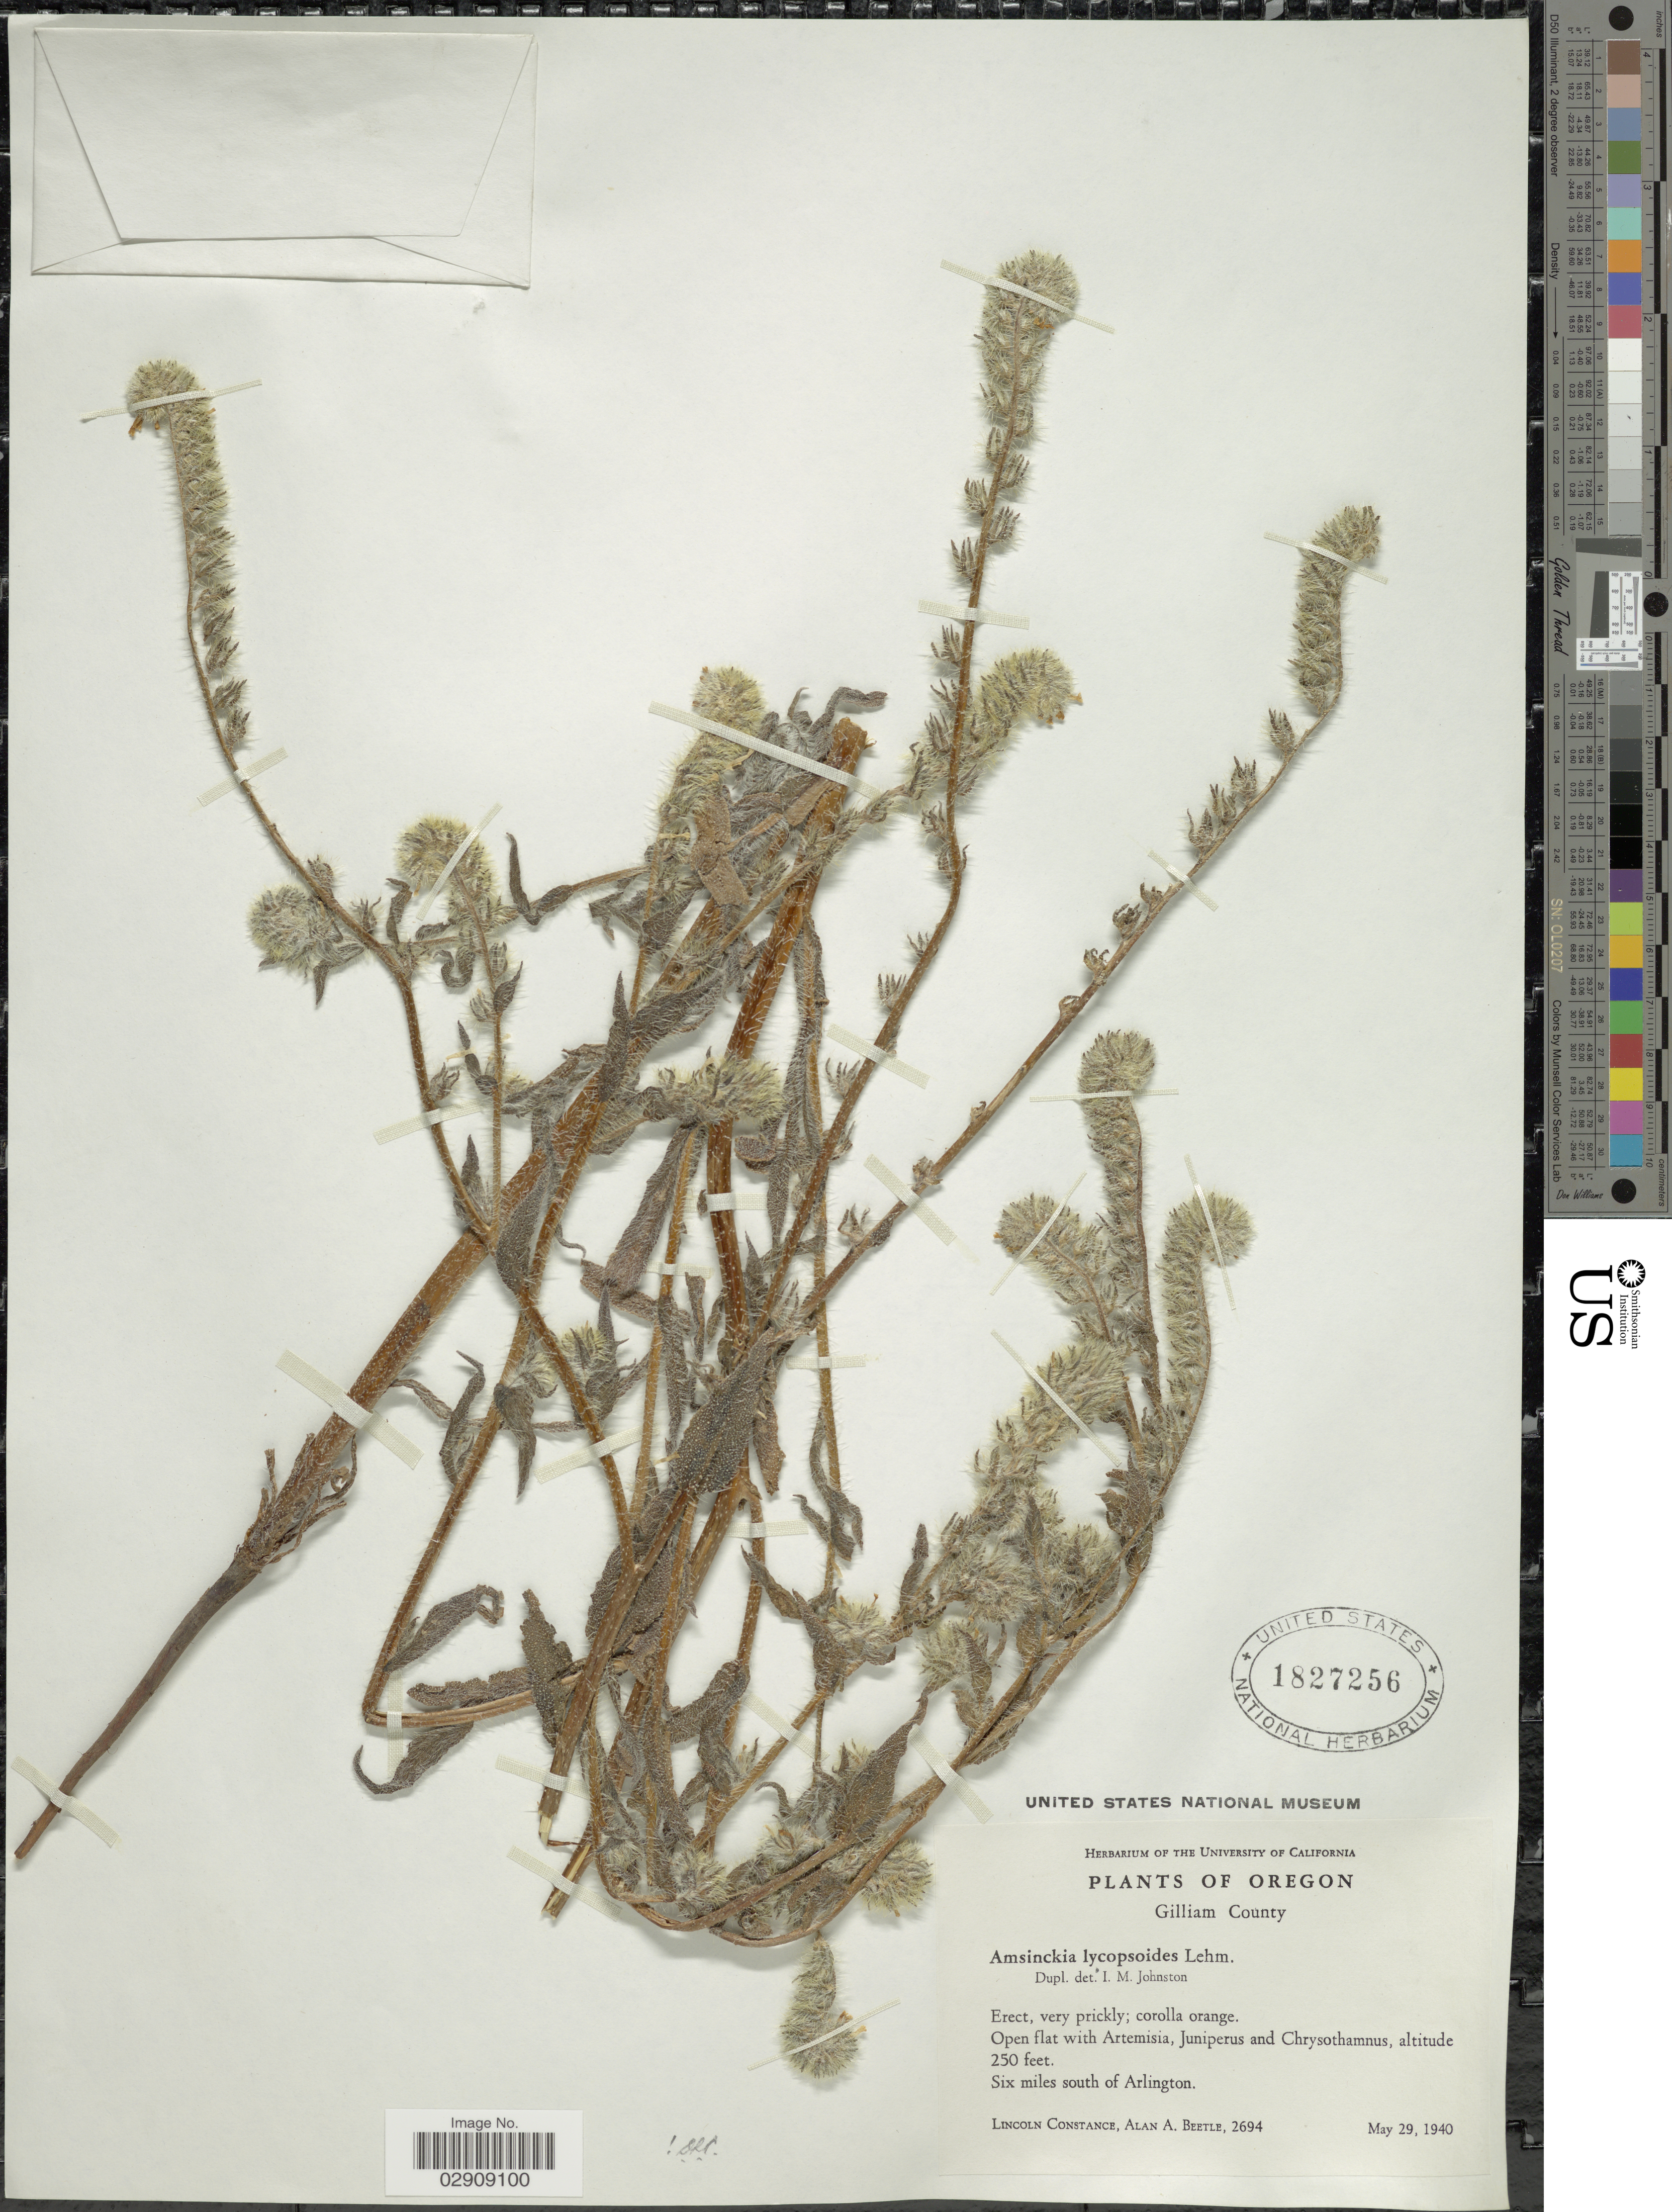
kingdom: Plantae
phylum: Tracheophyta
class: Magnoliopsida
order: Boraginales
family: Boraginaceae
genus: Amsinckia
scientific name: Amsinckia lycopsoides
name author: Lehm.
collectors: L. Constance & A. A. Beetle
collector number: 2694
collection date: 1940-05-29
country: United States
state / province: Oregon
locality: Gilliam County. Six miles south of Arlington.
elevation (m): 76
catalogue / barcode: US 1827256